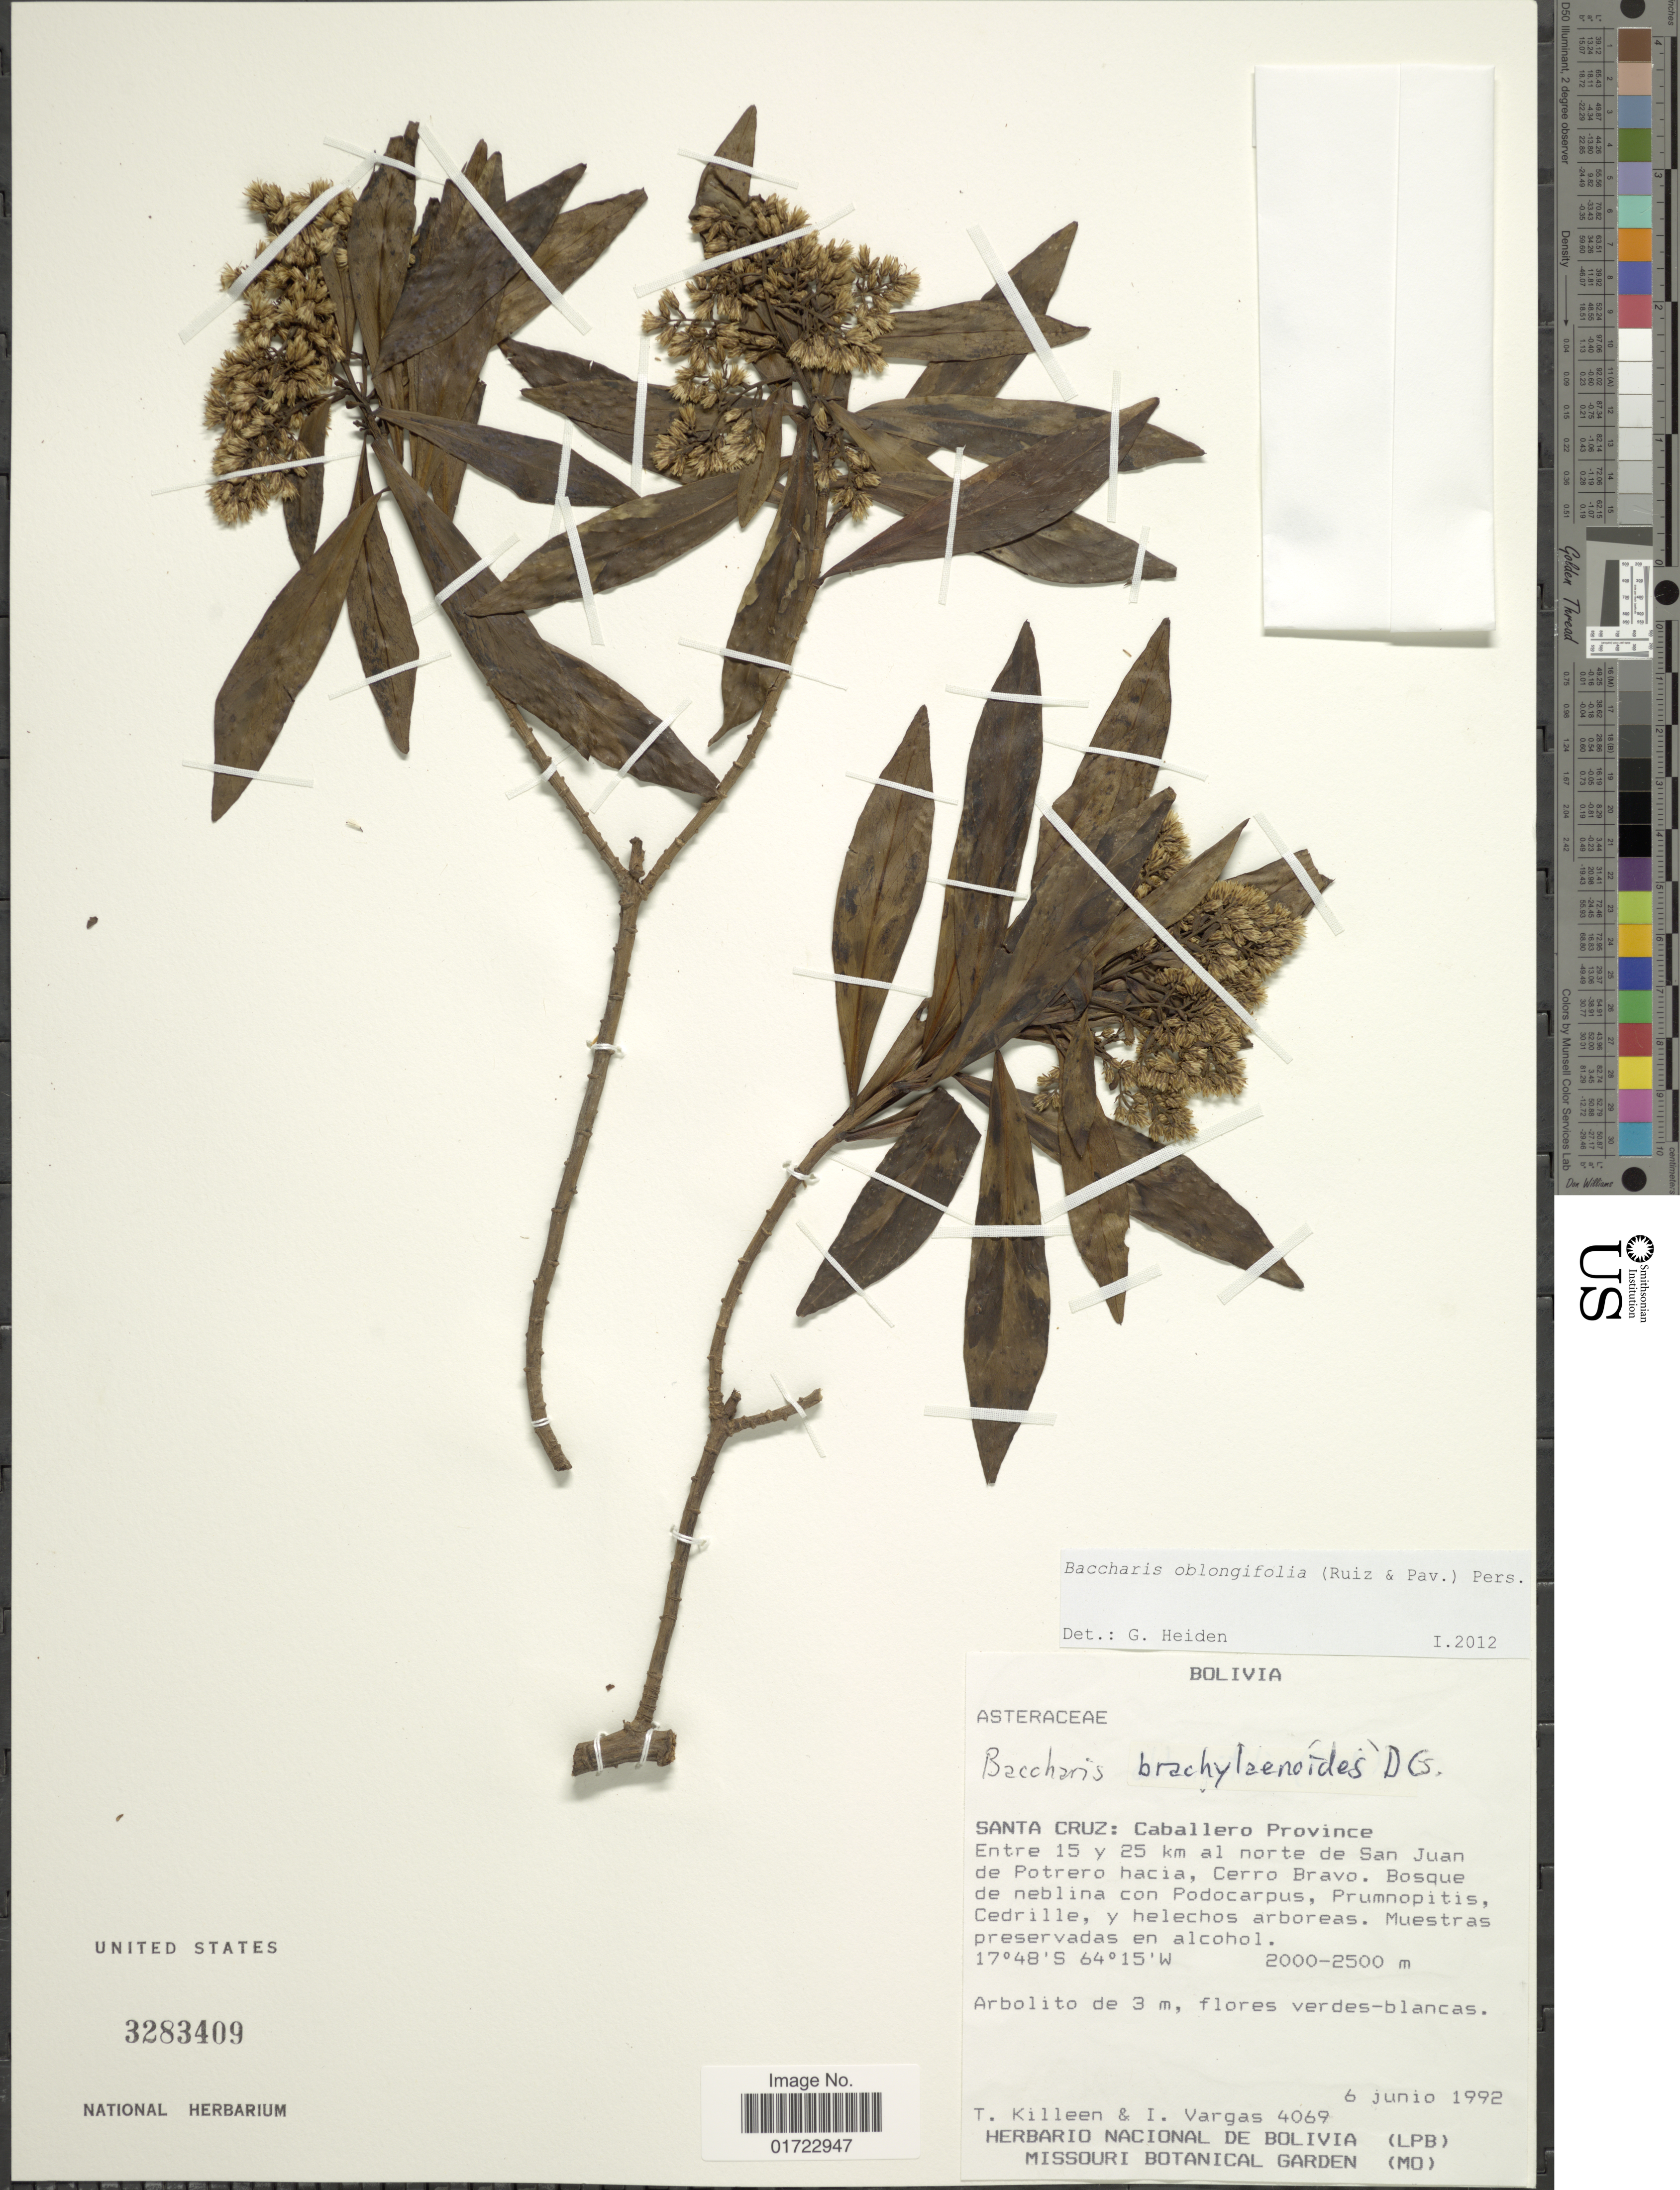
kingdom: Plantae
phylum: Tracheophyta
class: Magnoliopsida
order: Asterales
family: Asteraceae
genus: Baccharis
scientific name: Baccharis oblongifolia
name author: (Ruiz & Pav.) Pers.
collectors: T. J. Killeen & I. Vargas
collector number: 4069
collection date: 1992-06-06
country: Bolivia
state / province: Santa Cruz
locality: Caballero Province. Entre 15 y 25 km al norte de San Juan de Potrero hacia, Cerro Bravo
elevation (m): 2000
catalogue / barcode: US 3283409